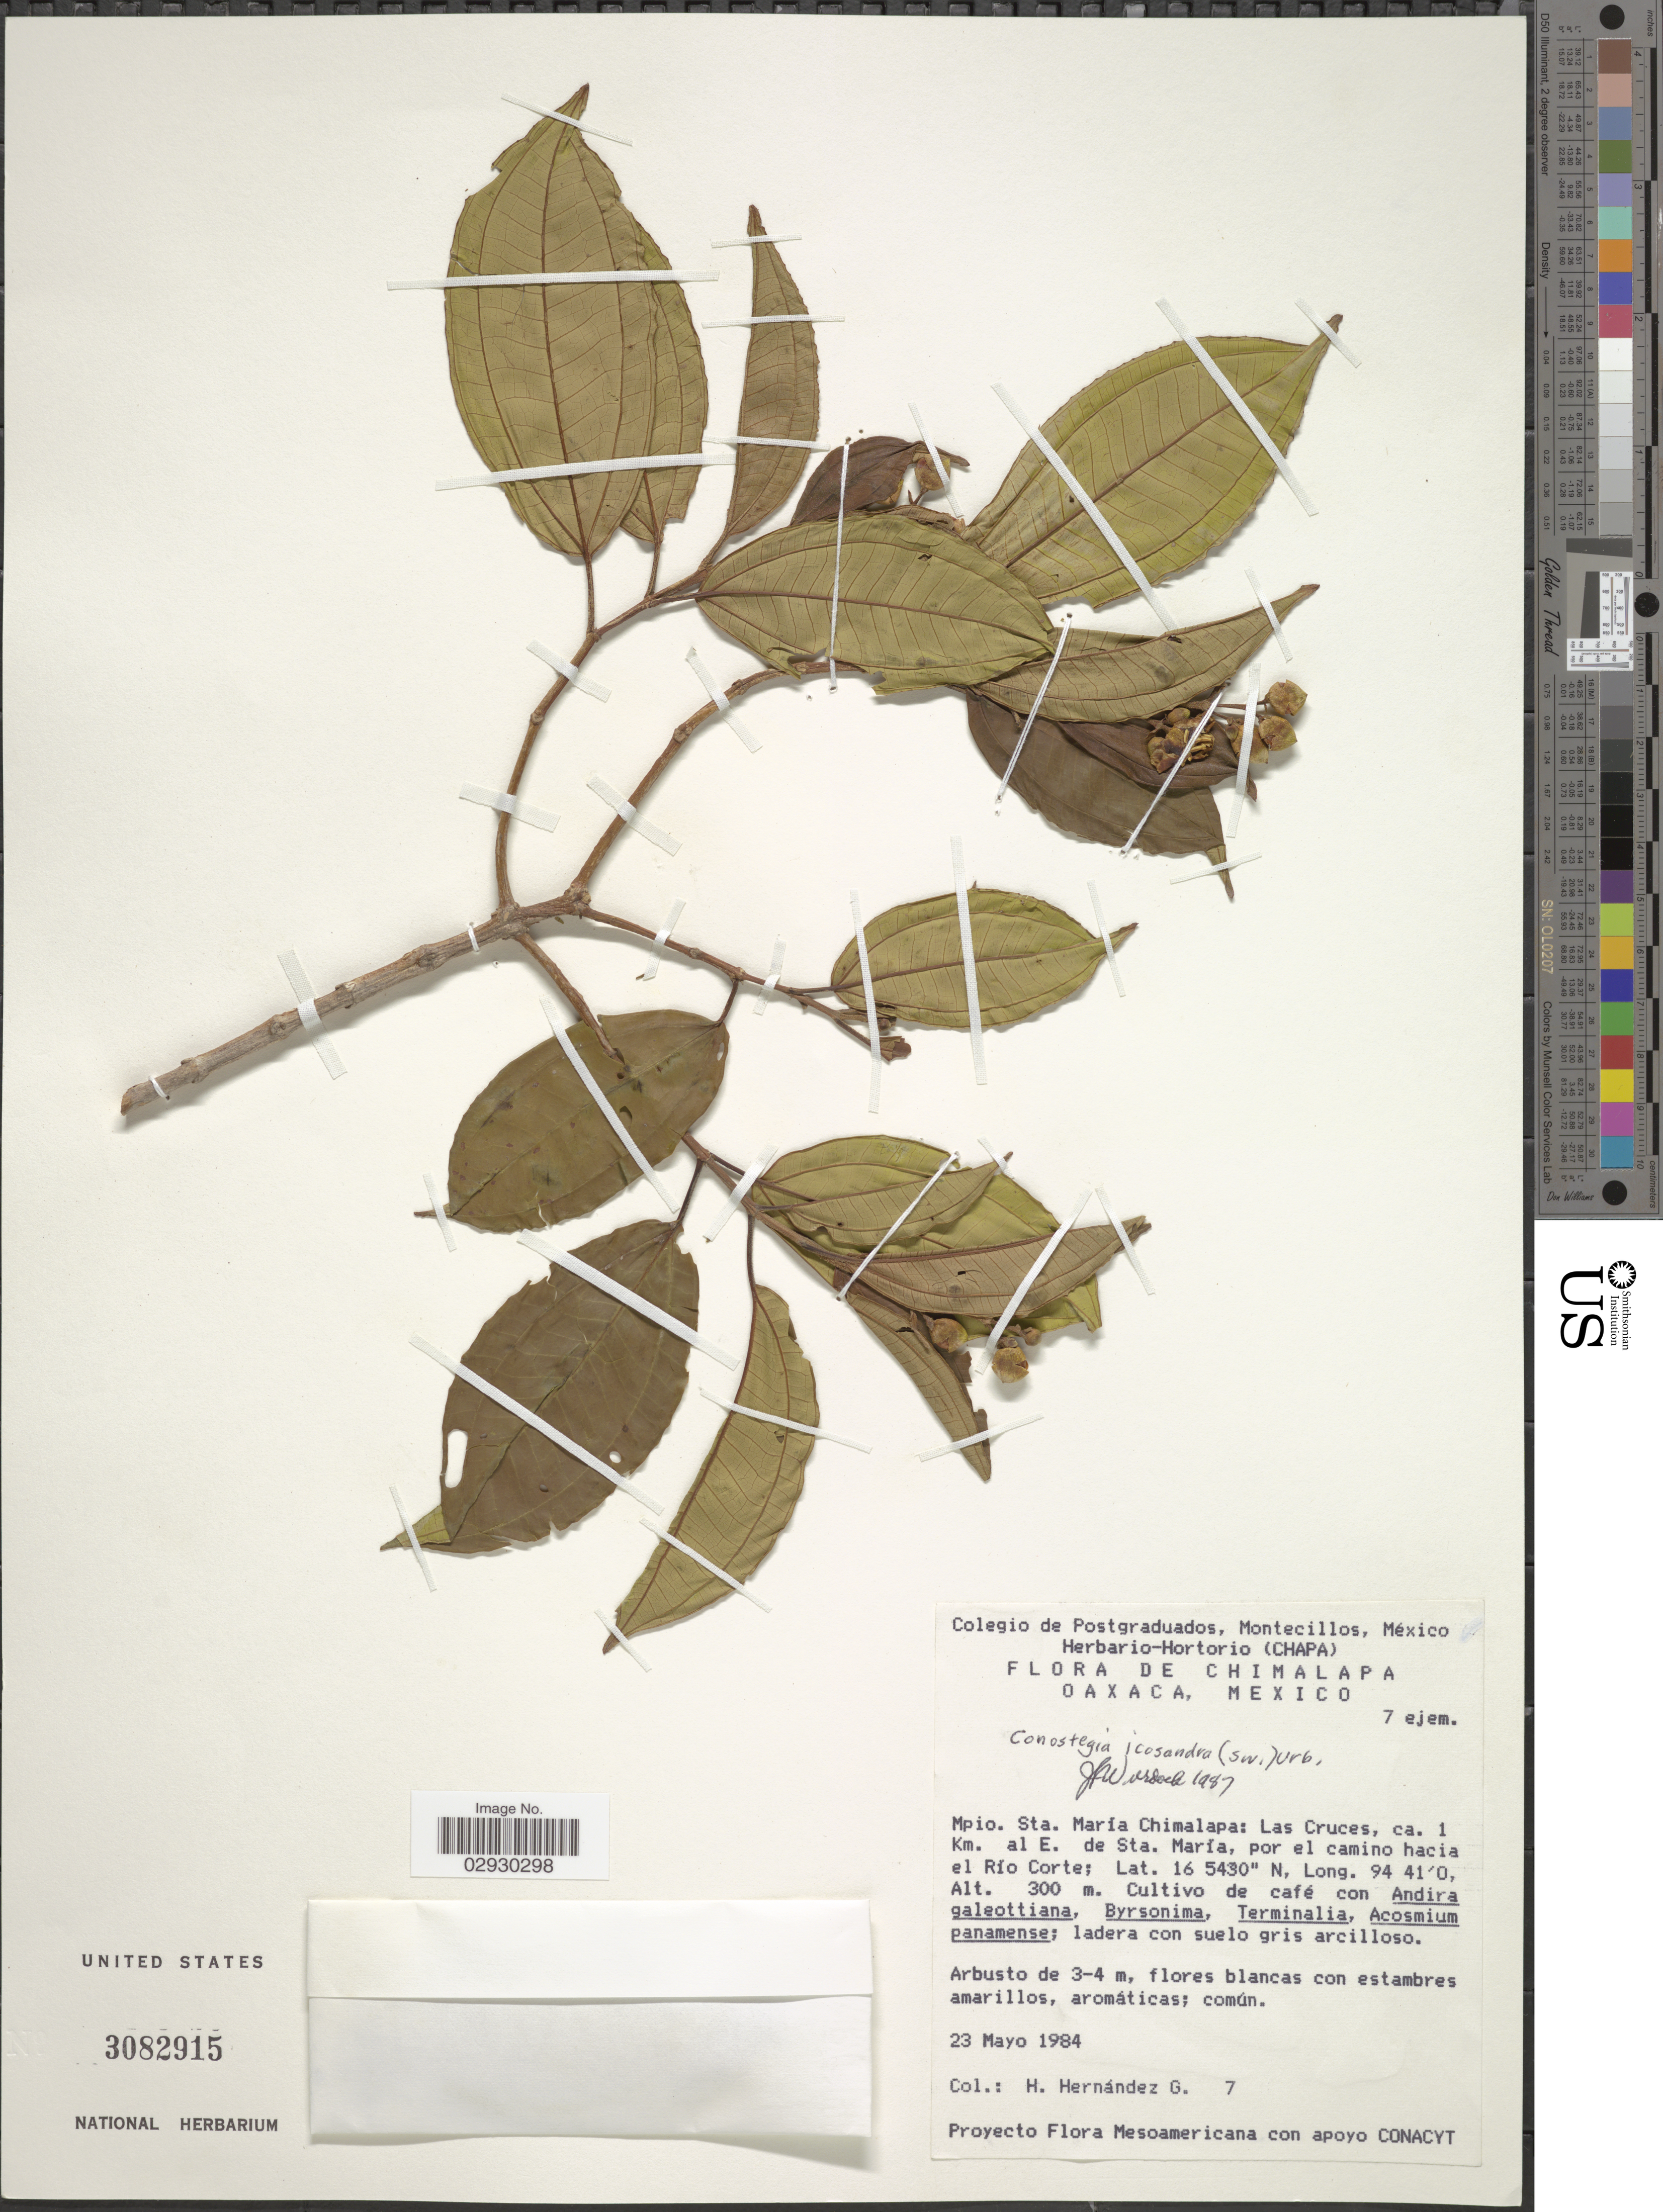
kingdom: Plantae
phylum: Tracheophyta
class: Magnoliopsida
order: Myrtales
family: Melastomataceae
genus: Conostegia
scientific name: Conostegia icosandra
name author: (Sw.) Urb.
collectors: H. Hernandez G.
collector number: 7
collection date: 1984-05-23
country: Mexico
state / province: Oaxaca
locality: Mpio. Sta. María Chimalapa: Las Cruces, ca. 1 Km. al E. de Sta. María, por el camino hacia el Río Corte.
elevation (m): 300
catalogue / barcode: US 3082915